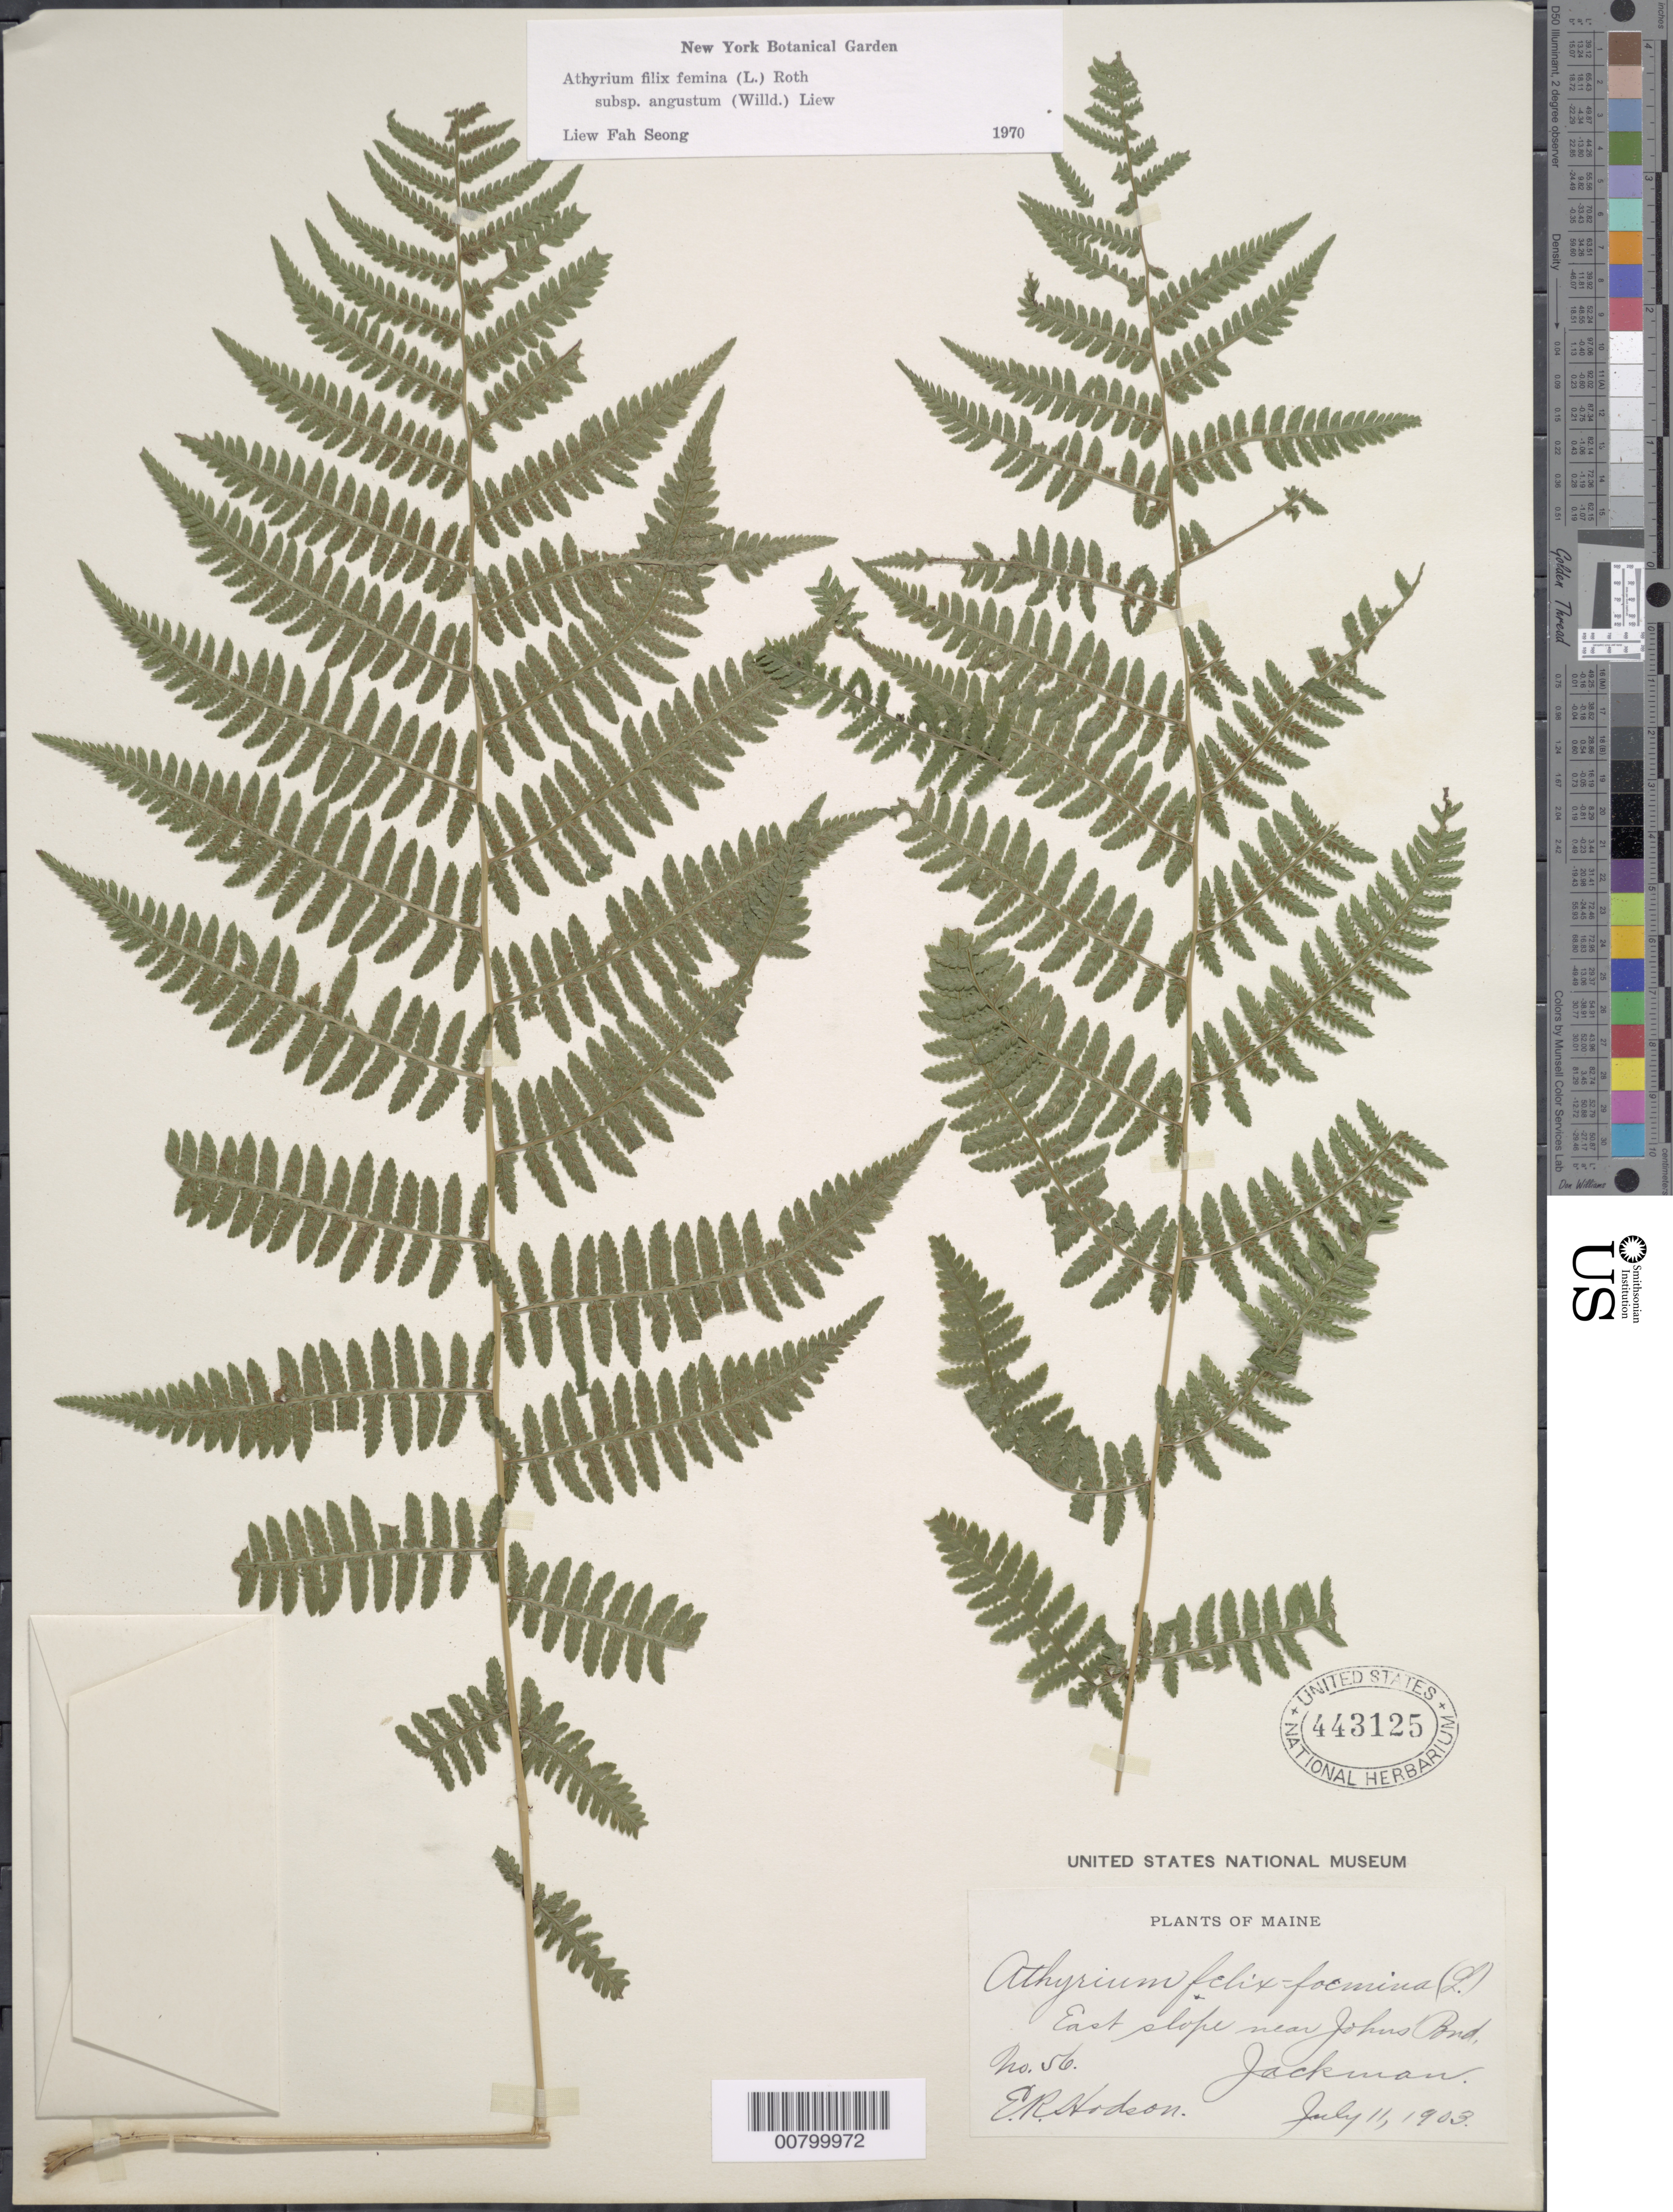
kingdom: Plantae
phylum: Tracheophyta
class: Polypodiopsida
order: Polypodiales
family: Athyriaceae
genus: Athyrium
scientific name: Athyrium filix-femina subsp. angustatum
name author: (Willd.) R.T. Clausen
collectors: E. Hodson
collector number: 56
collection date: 1903-07-11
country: United States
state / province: Maine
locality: East slope near Johns Pond. Jackman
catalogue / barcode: US 443125